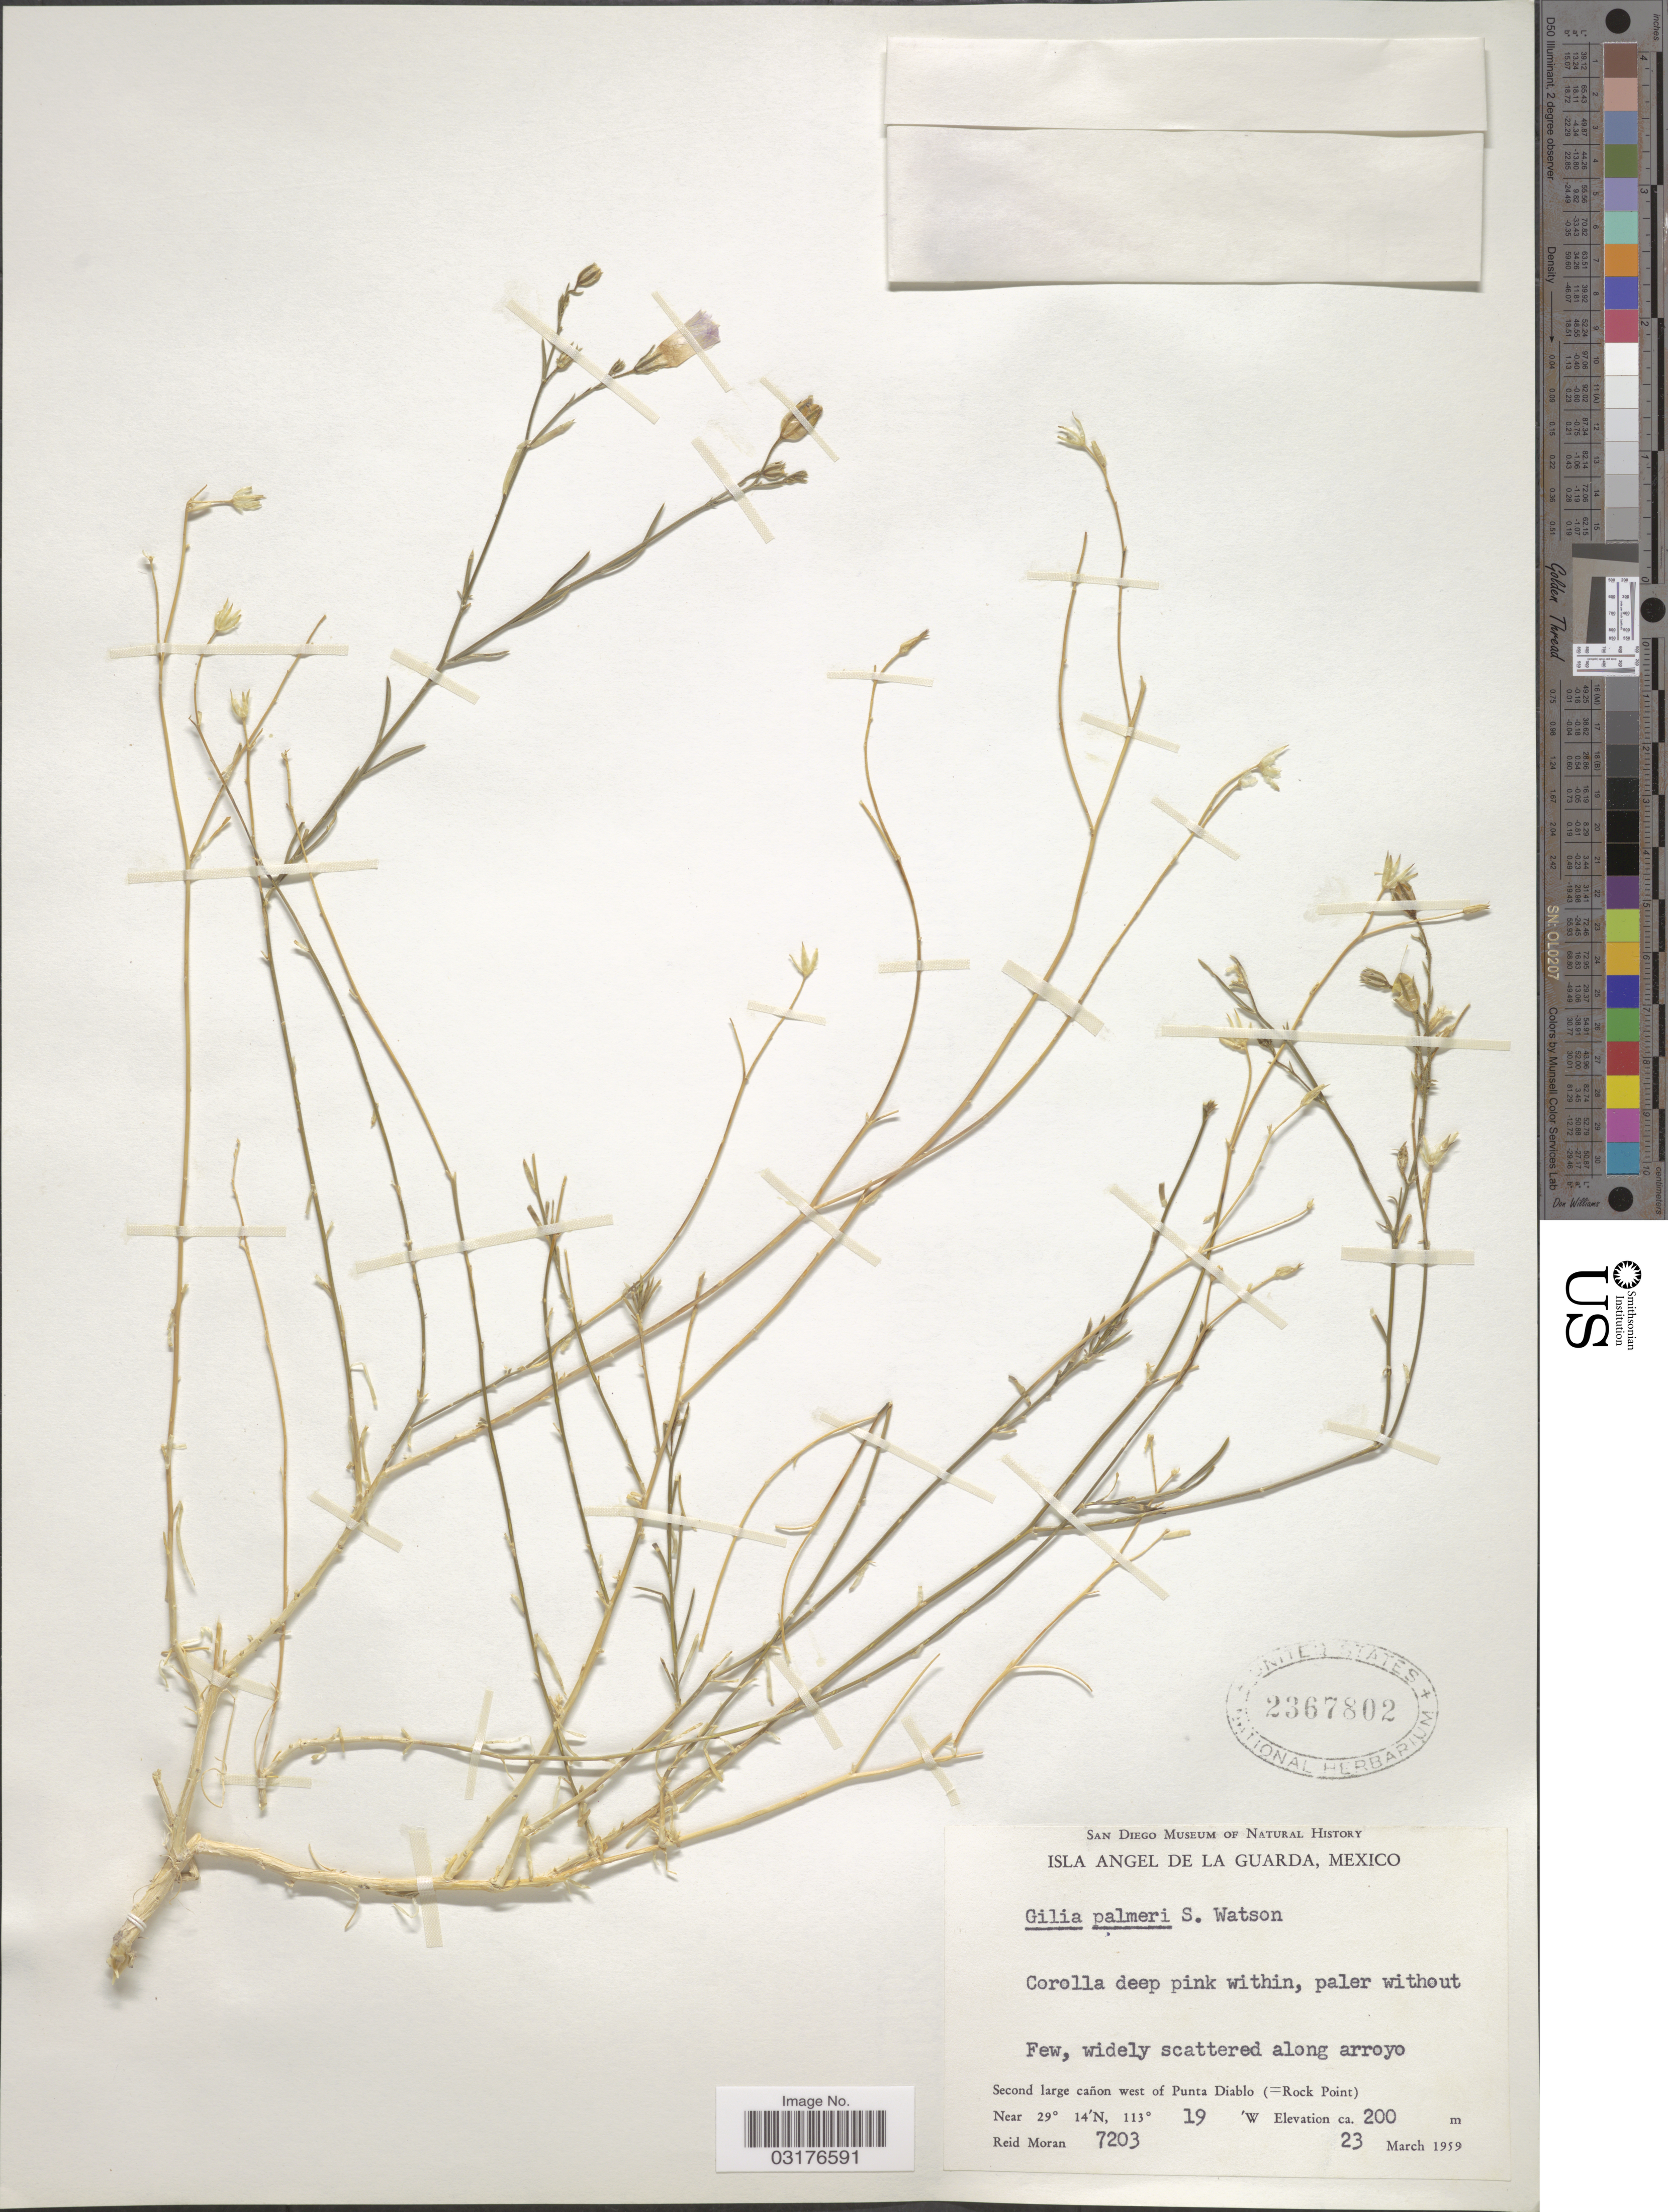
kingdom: Plantae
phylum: Tracheophyta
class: Magnoliopsida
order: Ericales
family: Polemoniaceae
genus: Bryantiella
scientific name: Bryantiella palmeri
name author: (S. Watson) J.M. Porter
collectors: R. Moran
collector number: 7203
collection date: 1959-03-23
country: Mexico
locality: Isla Angel de La Guarda. Second large cañon west of Punta Diablo (=Rock Point).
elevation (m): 200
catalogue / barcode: US 2367802